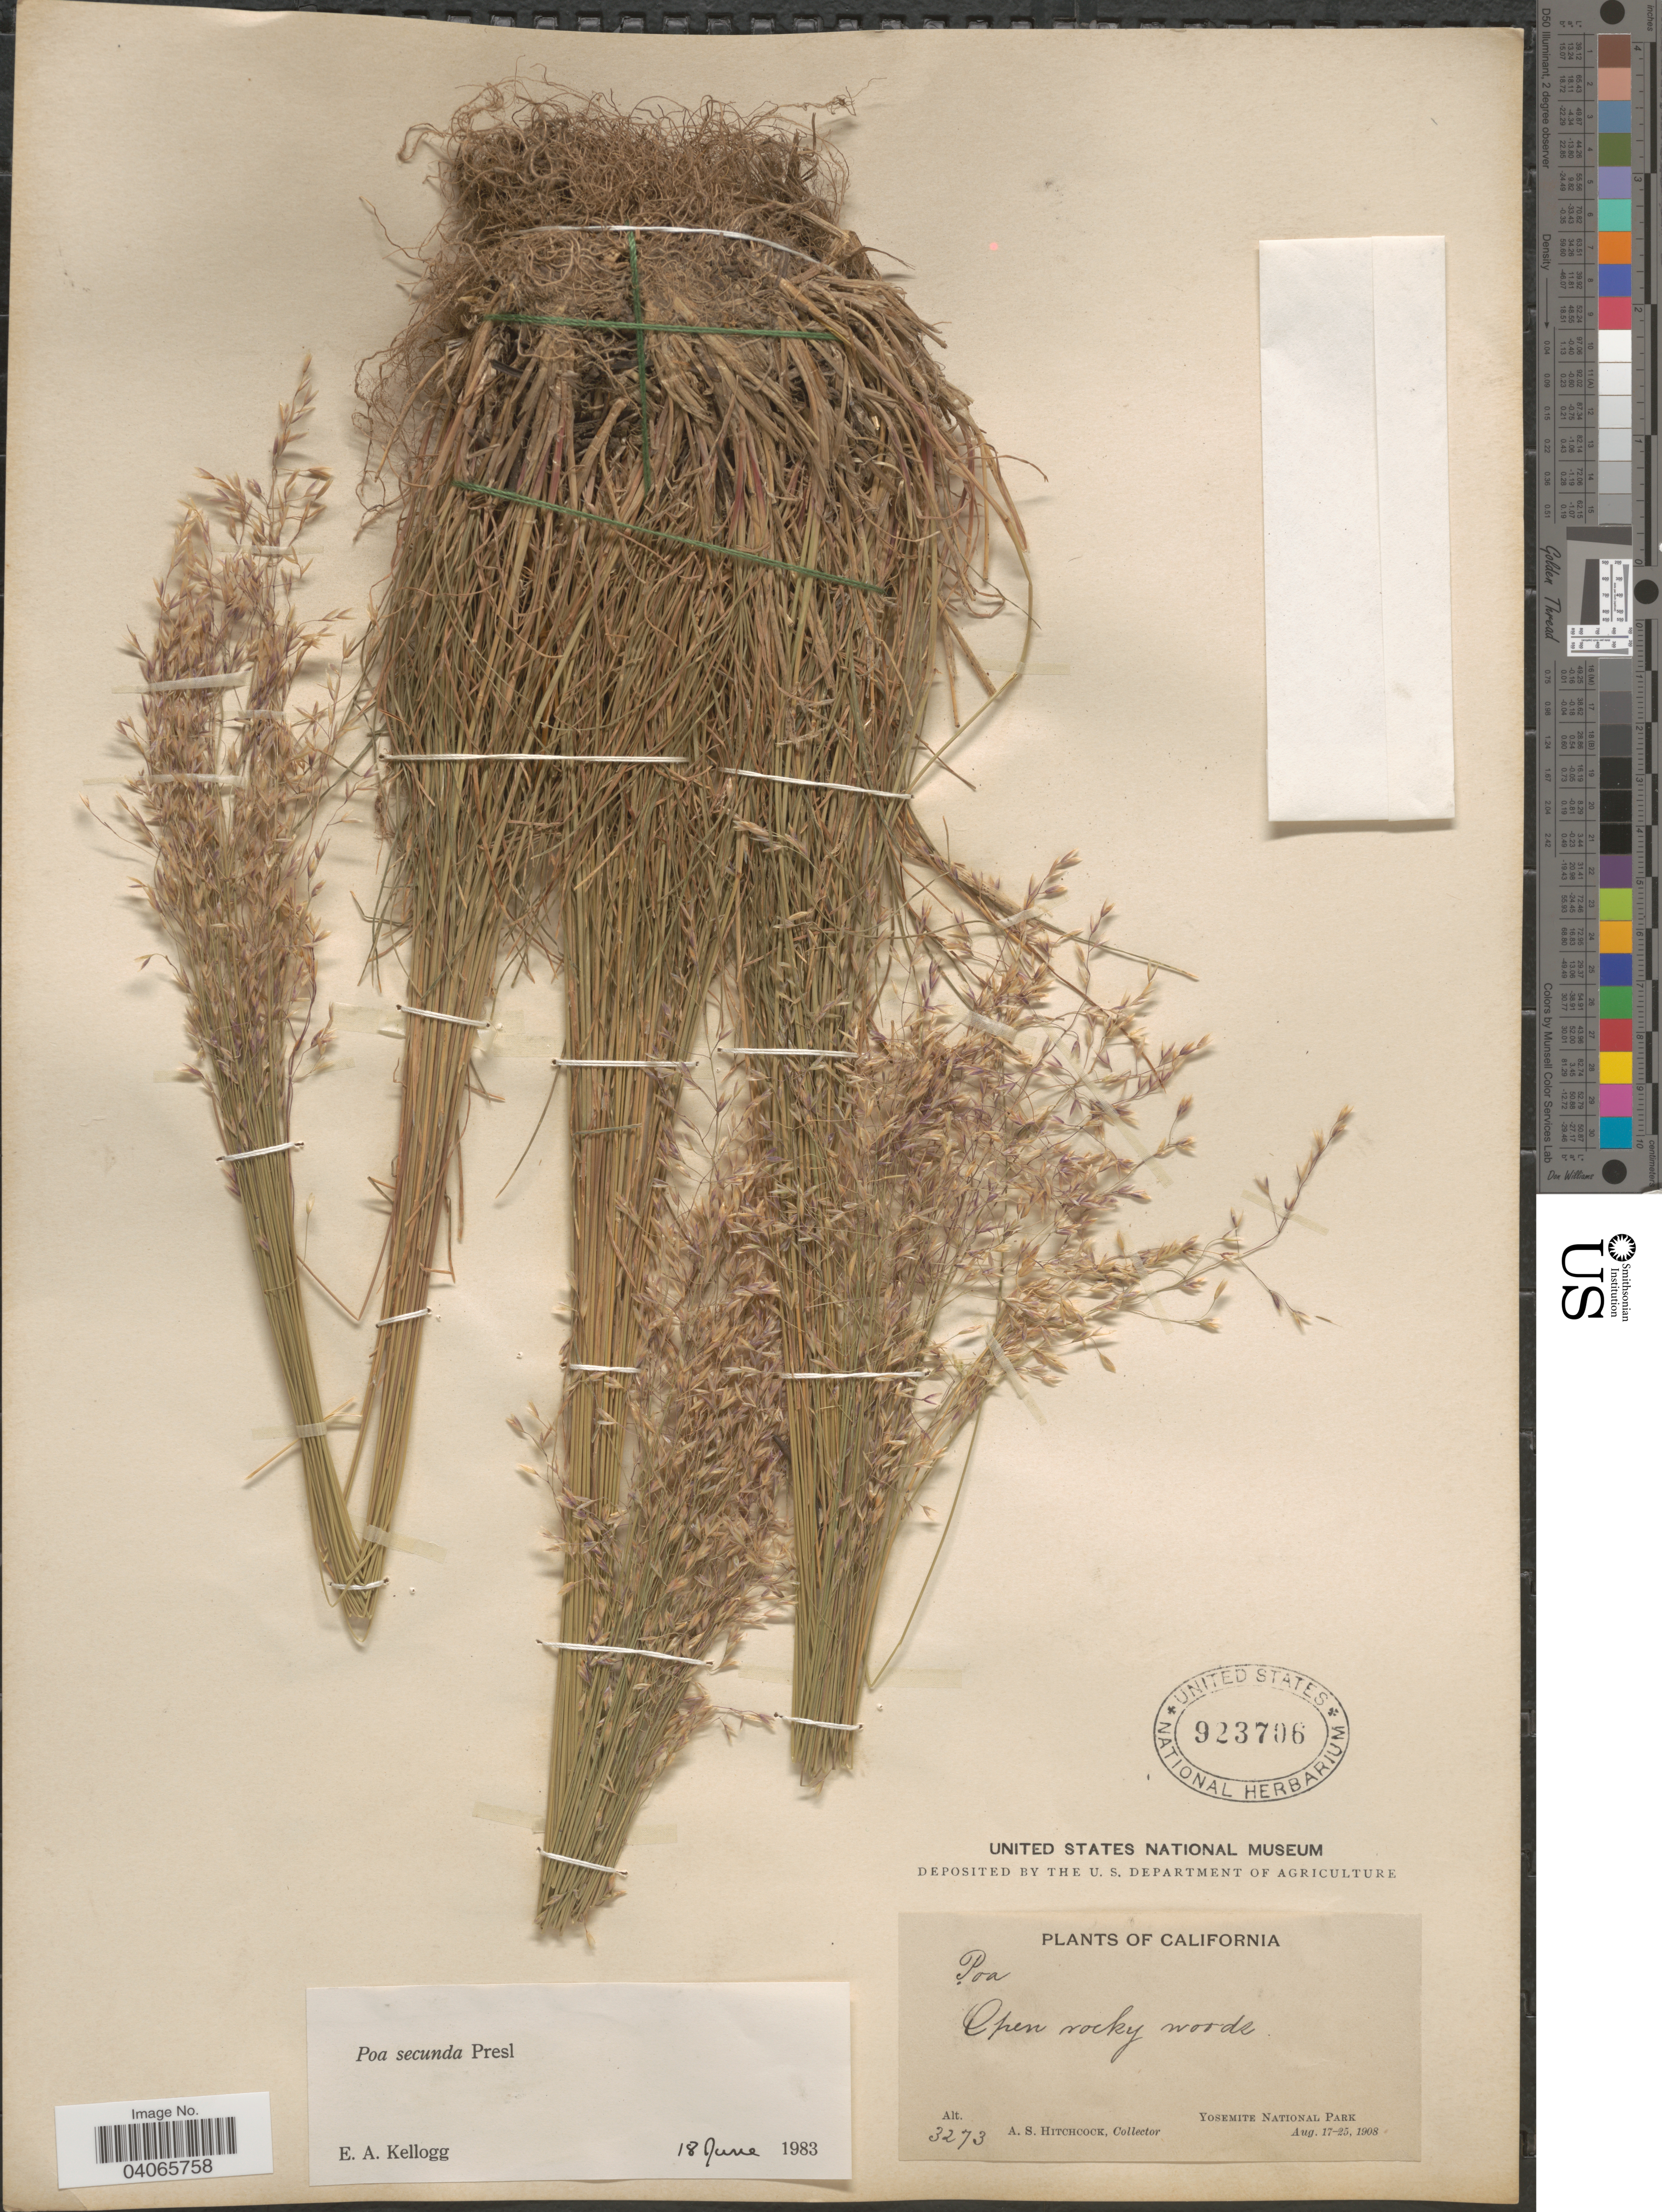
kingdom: Plantae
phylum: Tracheophyta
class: Liliopsida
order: Poales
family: Poaceae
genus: Poa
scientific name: Poa secunda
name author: J. Presl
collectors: A. S. Hitchcock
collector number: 3273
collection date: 1908-08-17/1908-08-25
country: United States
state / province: California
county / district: Mariposa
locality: Open rocky woods. Yosemite National Park.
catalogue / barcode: US 923706